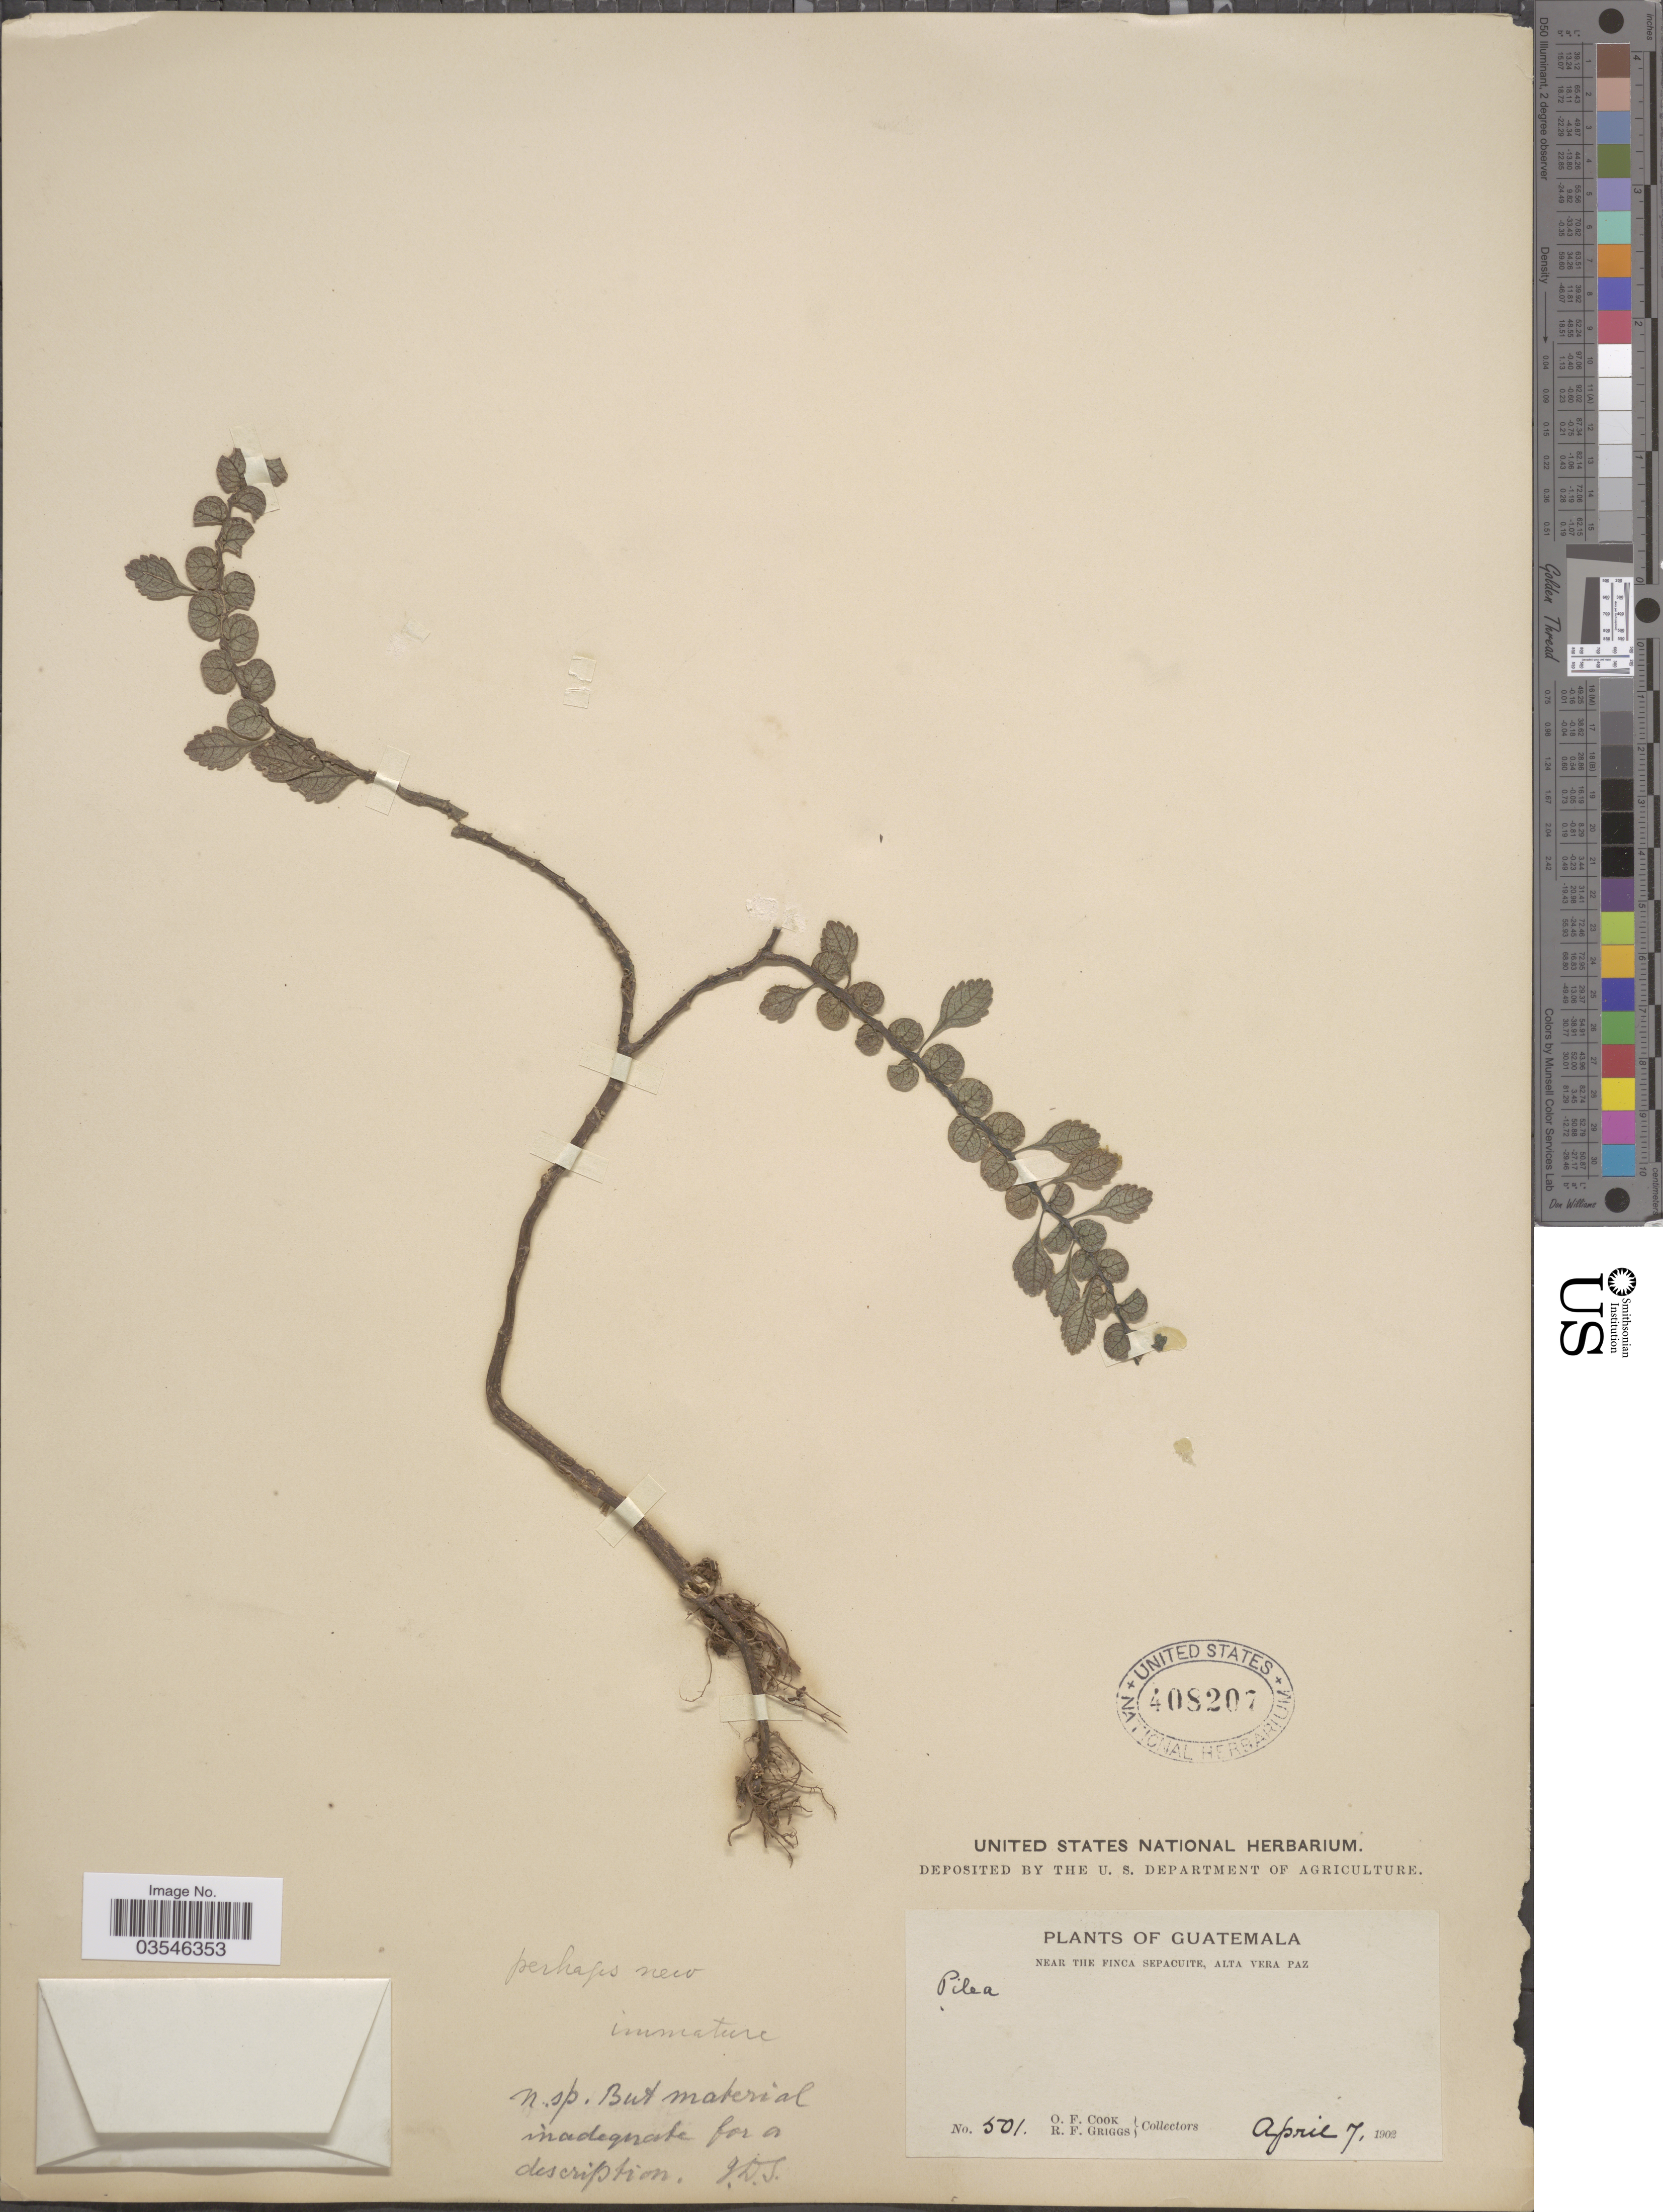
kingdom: Plantae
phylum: Tracheophyta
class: Magnoliopsida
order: Rosales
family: Urticaceae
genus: Pilea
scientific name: Pilea sp.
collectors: O. F. Cook & R. F. Griggs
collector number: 501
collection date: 1902-04-07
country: Guatemala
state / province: Alta Verapaz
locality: Near the Finca Sepacuite, Alta Vera Paz.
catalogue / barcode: US 408207